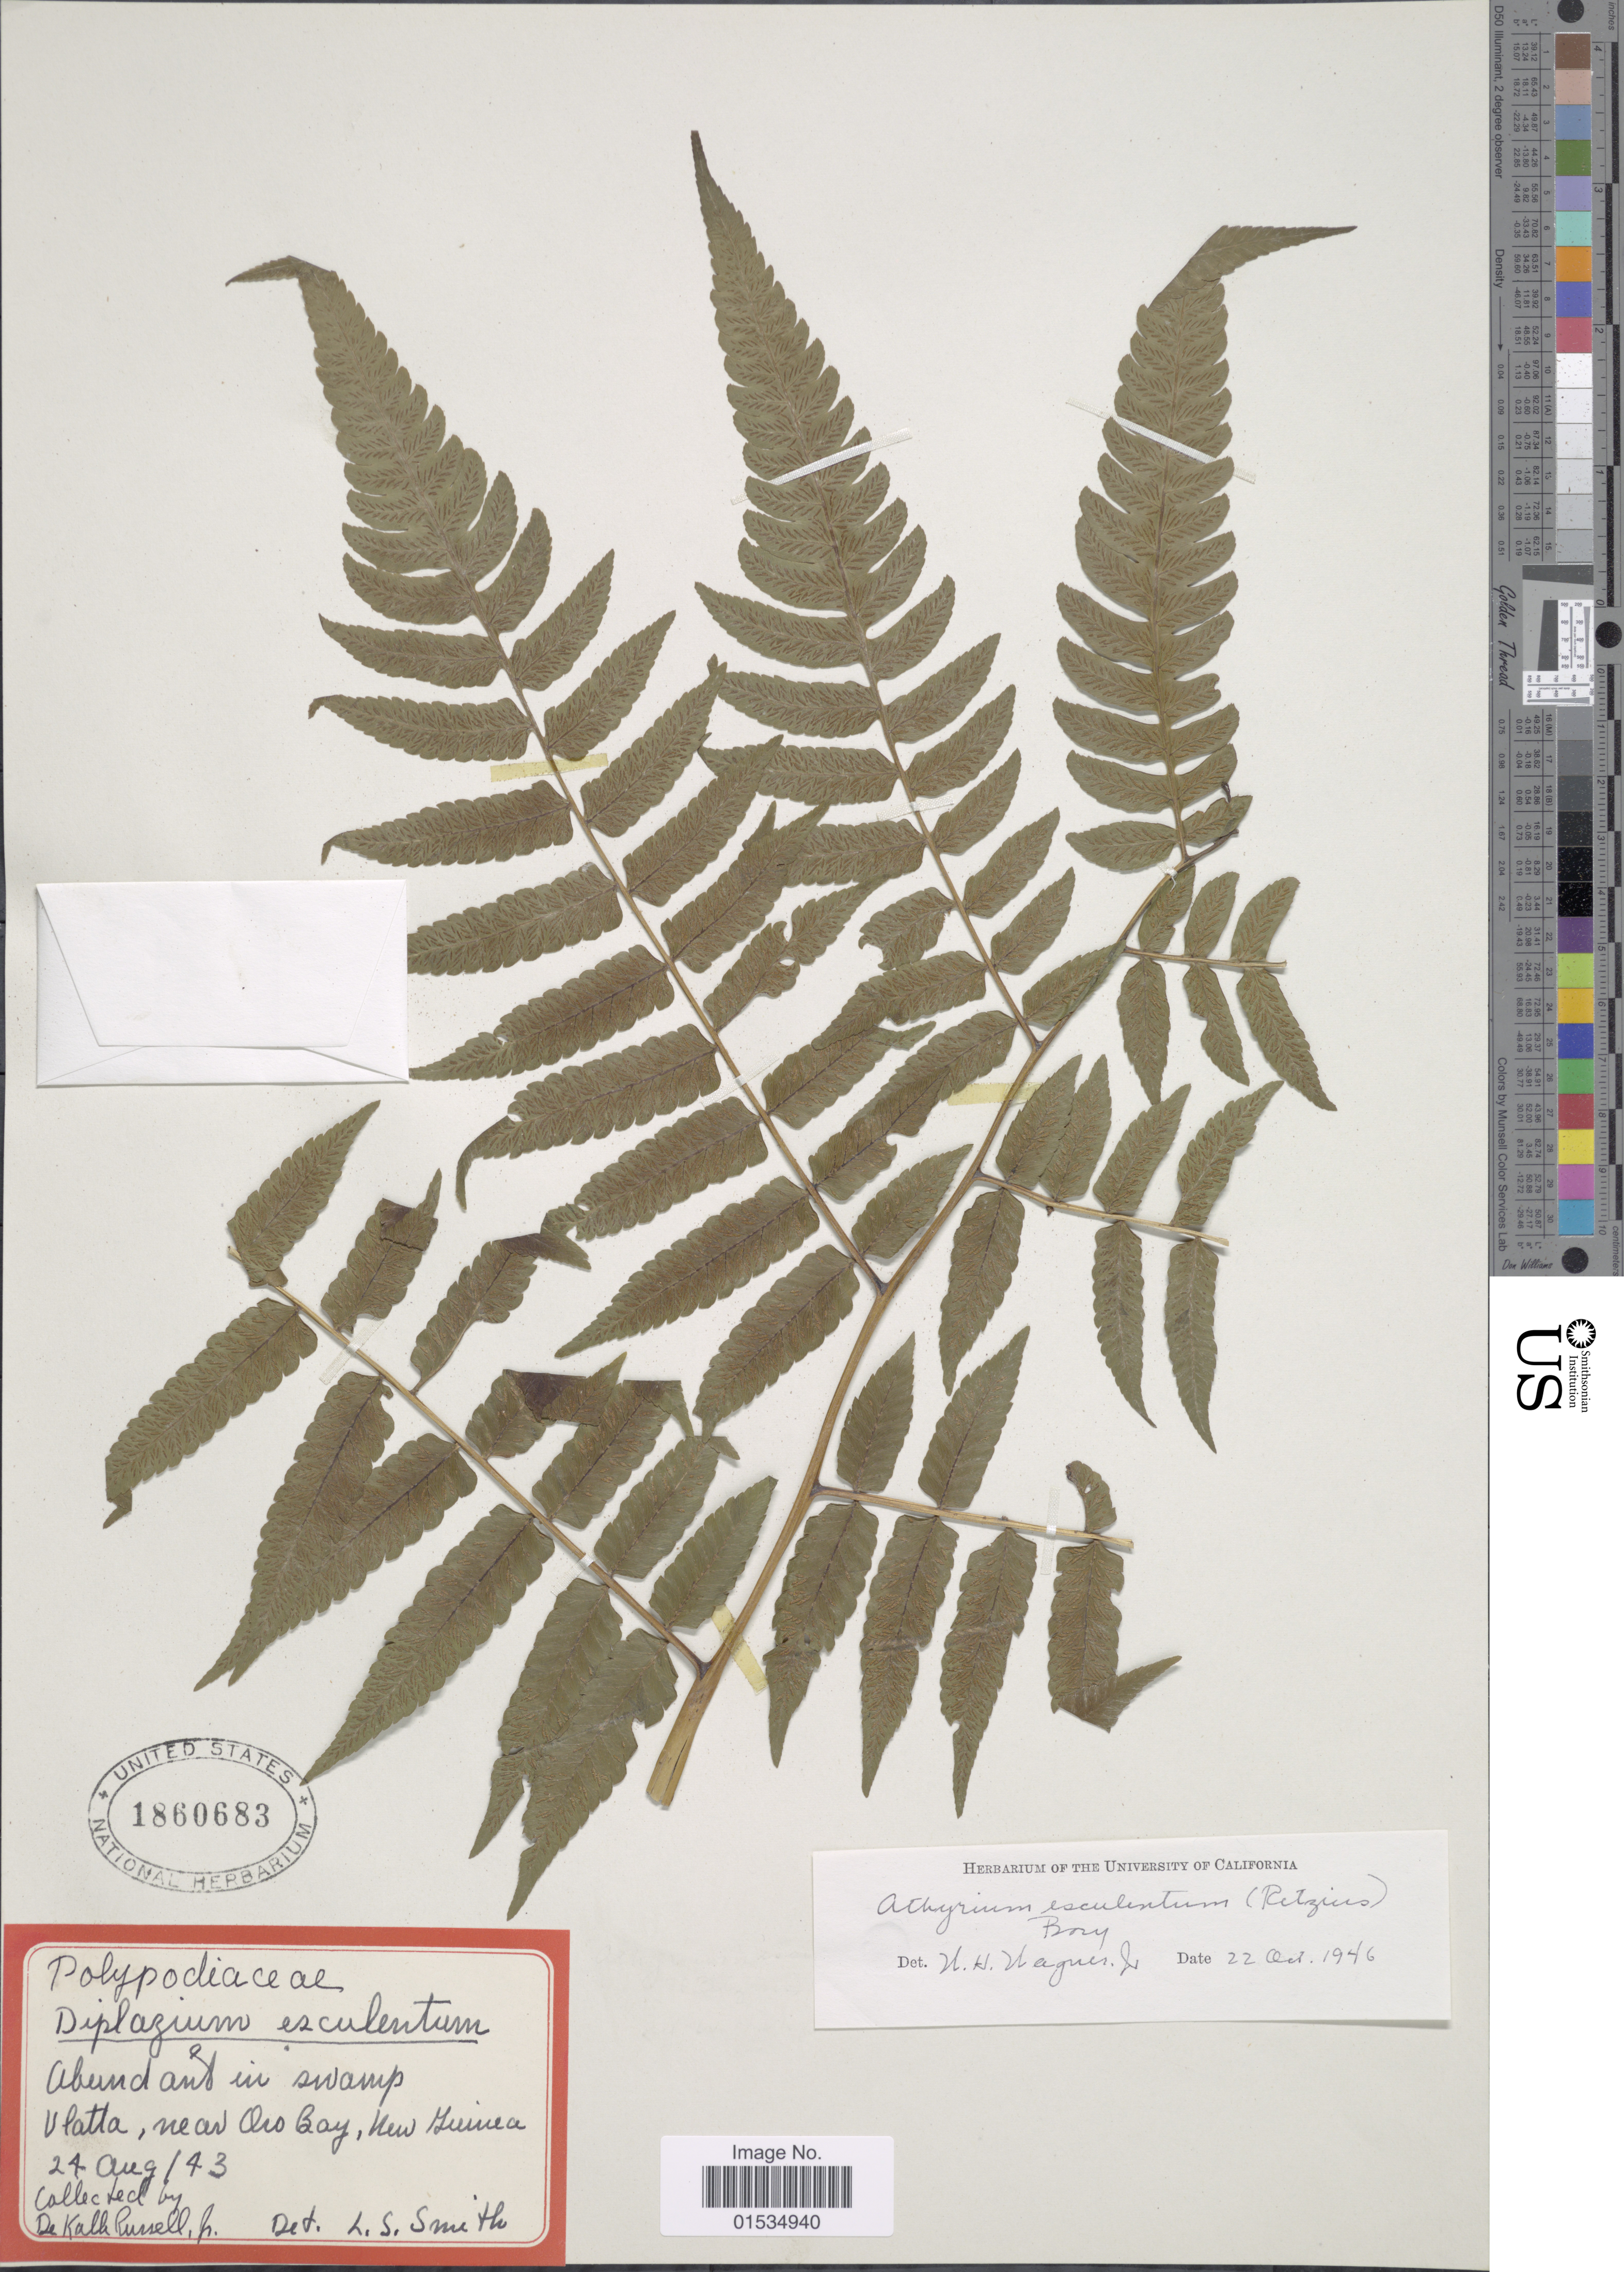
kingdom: Plantae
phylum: Tracheophyta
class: Polypodiopsida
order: Polypodiales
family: Athyriaceae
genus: Diplazium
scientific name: Diplazium esculentum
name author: (Retz.) Sw.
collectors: D. K. Russell Jr.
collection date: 1943-08-24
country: Papua New Guinea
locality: New Guinea. abundantin swamp , v latta, near Oro Bay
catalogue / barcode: US 1860683